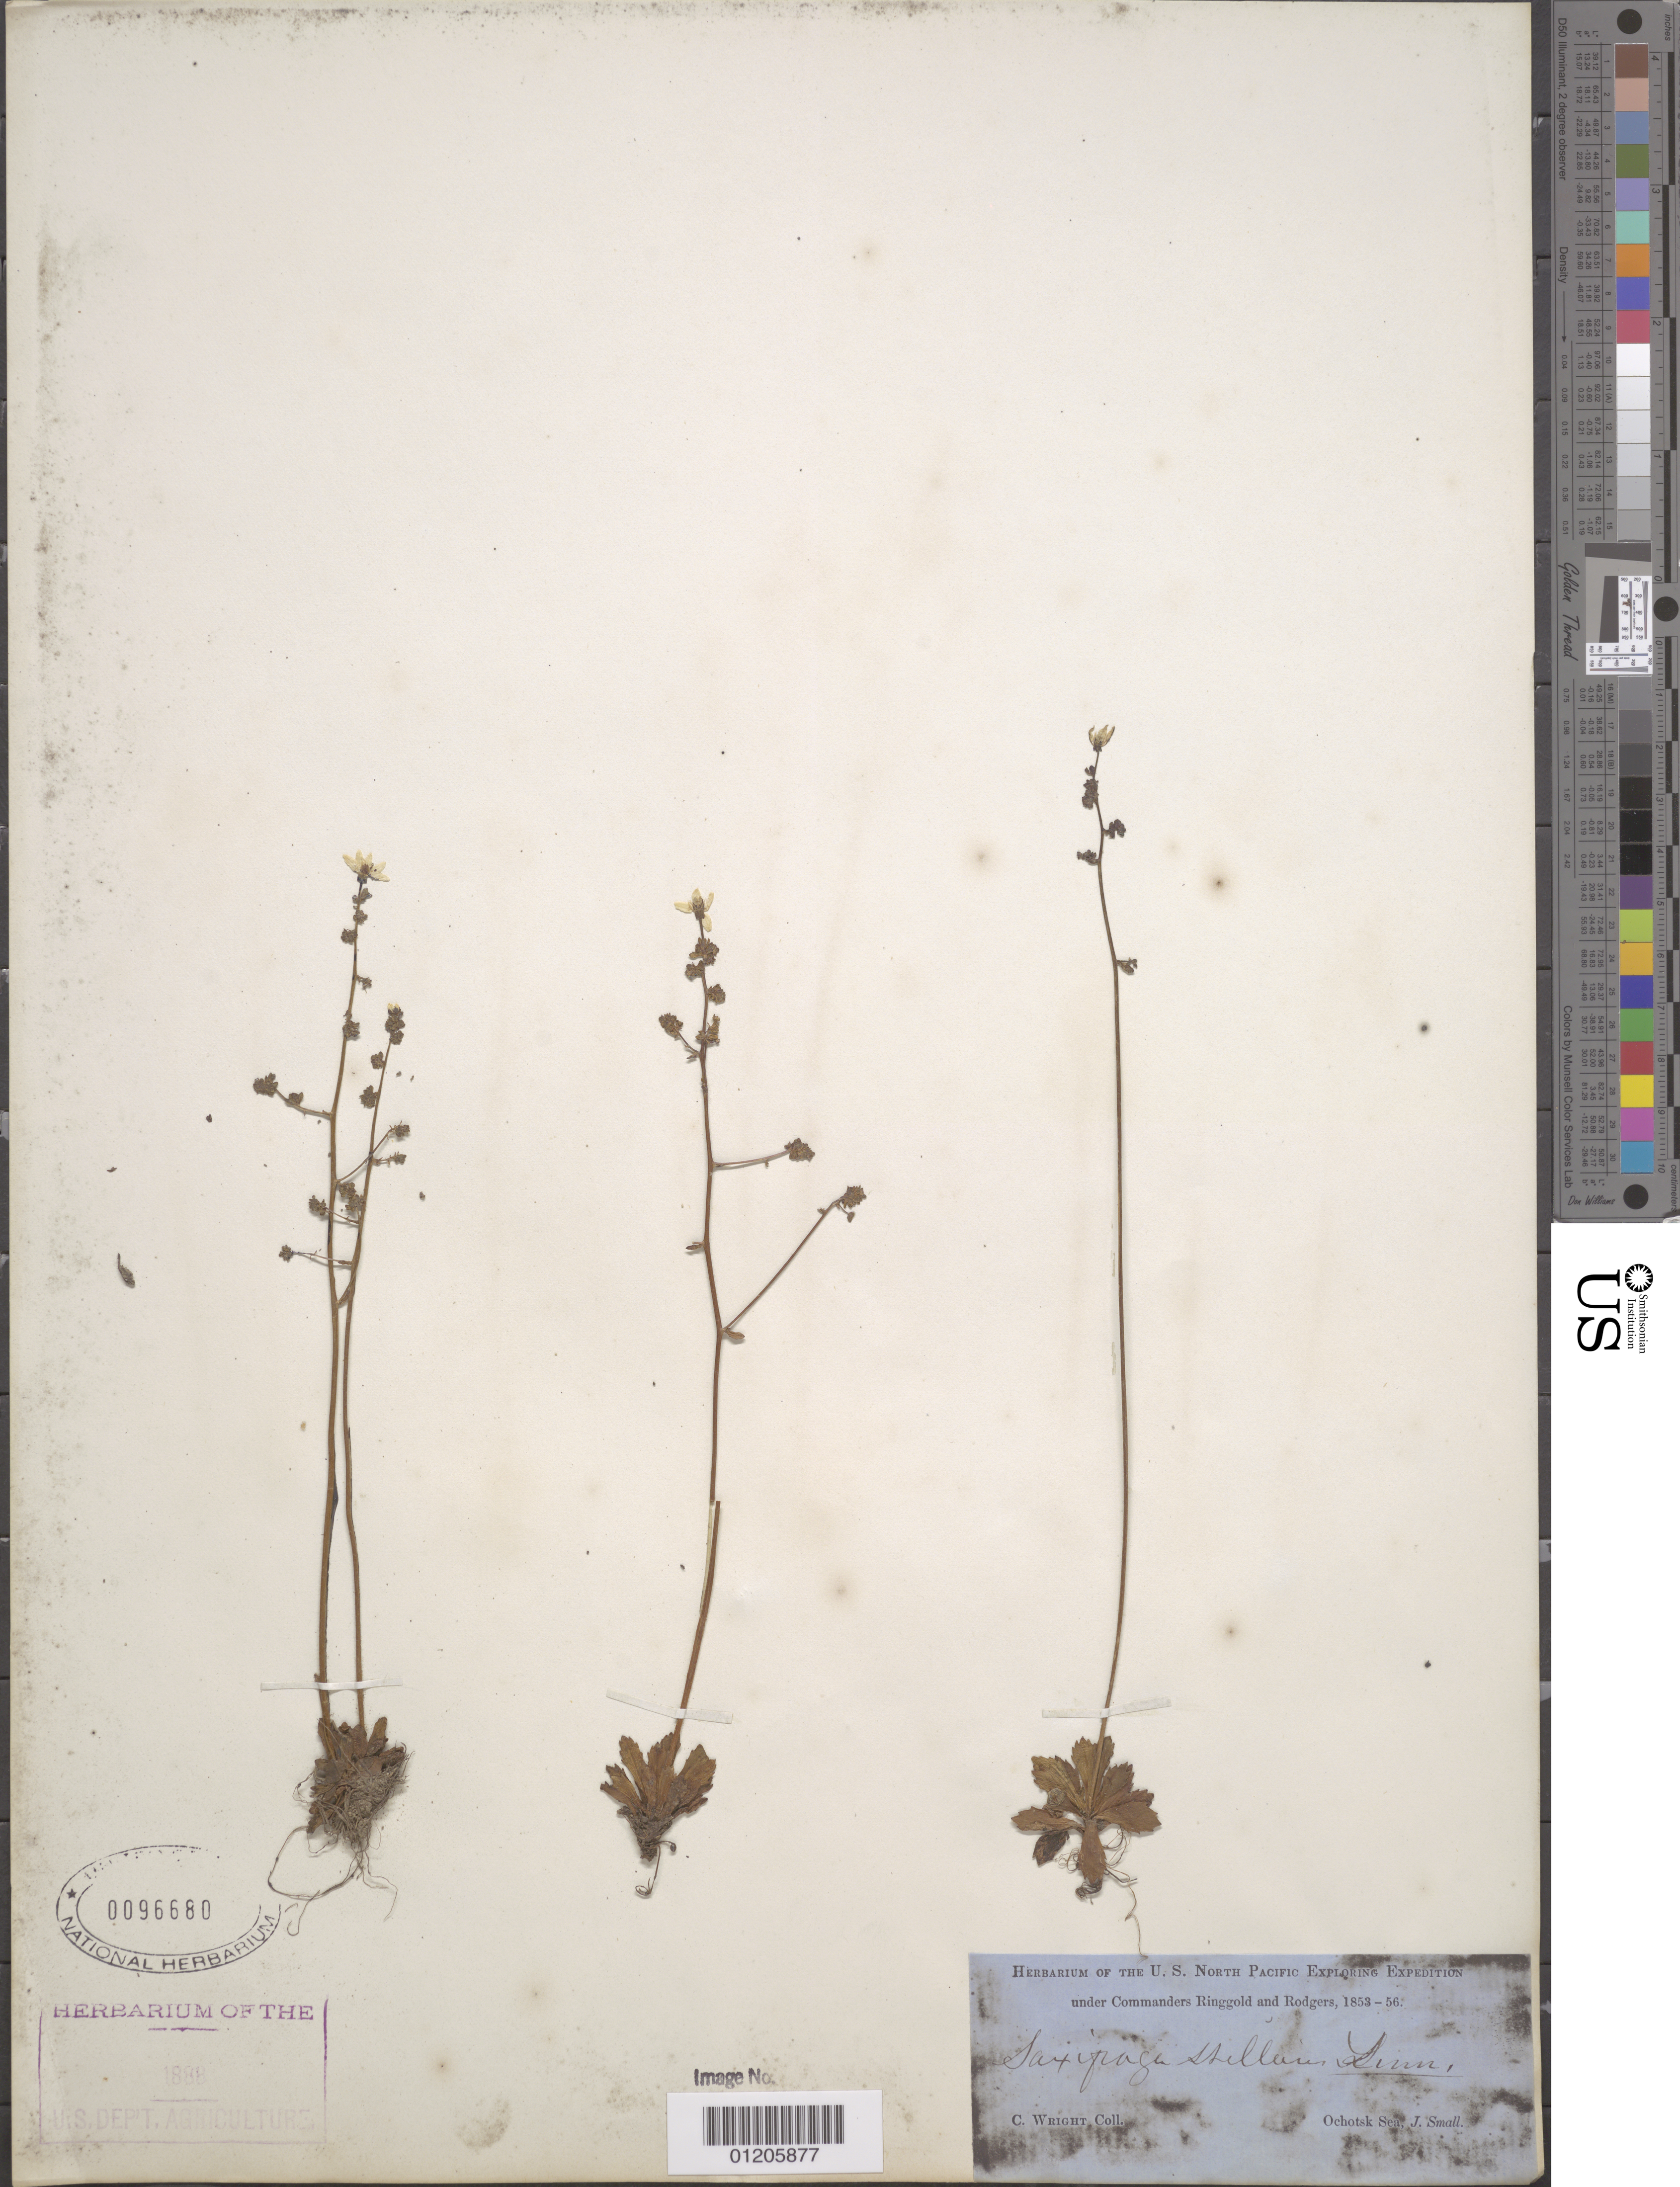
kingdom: Plantae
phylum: Tracheophyta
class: Magnoliopsida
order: Saxifragales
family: Saxifragaceae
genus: Micranthes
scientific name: Micranthes stellaris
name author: (L.) Galasso et al.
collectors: C. Wright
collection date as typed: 1853 to -- --- 1856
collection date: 1853/1856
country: Russian Federation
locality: Ochotsk Sea.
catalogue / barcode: US 96680